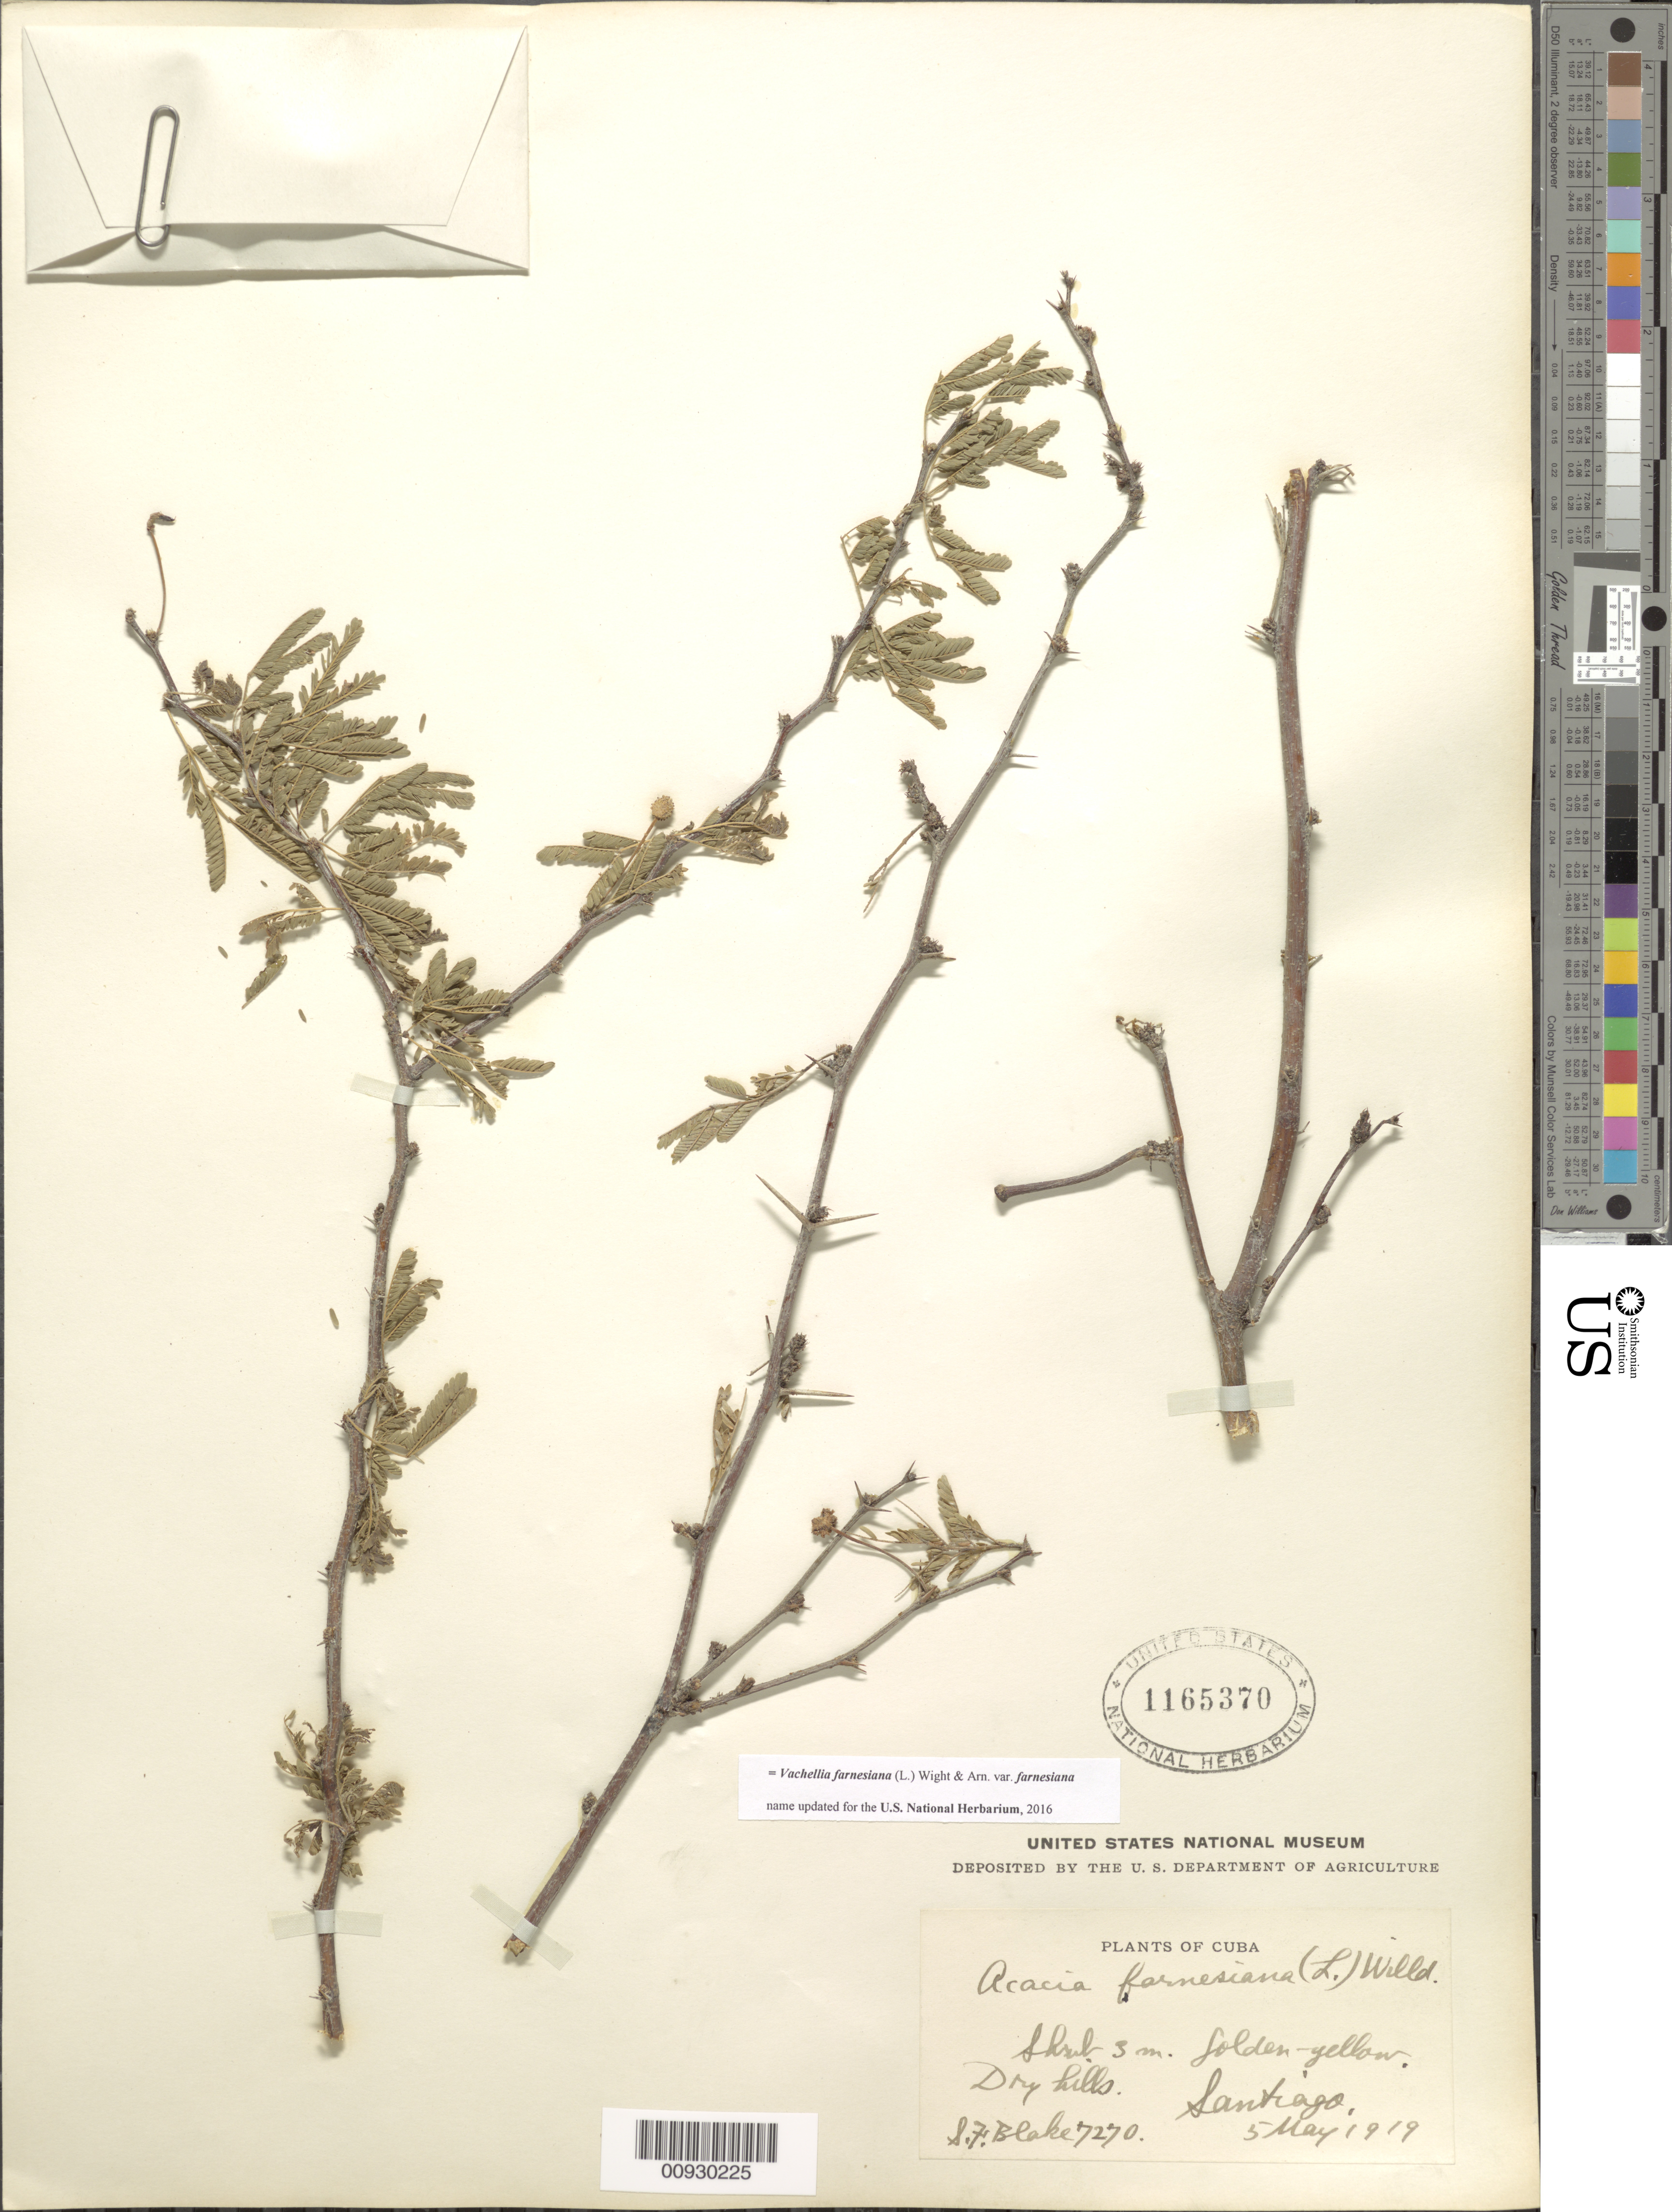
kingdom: Plantae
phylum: Tracheophyta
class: Magnoliopsida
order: Fabales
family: Fabaceae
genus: Vachellia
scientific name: Vachellia farnesiana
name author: (L.) Wight & Arn.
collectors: S. Blake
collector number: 7270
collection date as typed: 05 May 1919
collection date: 1919-05-05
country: Cuba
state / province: Santiago de Cuba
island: Cuba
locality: Santiago de Cuba [Oriente]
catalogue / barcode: US 1165370